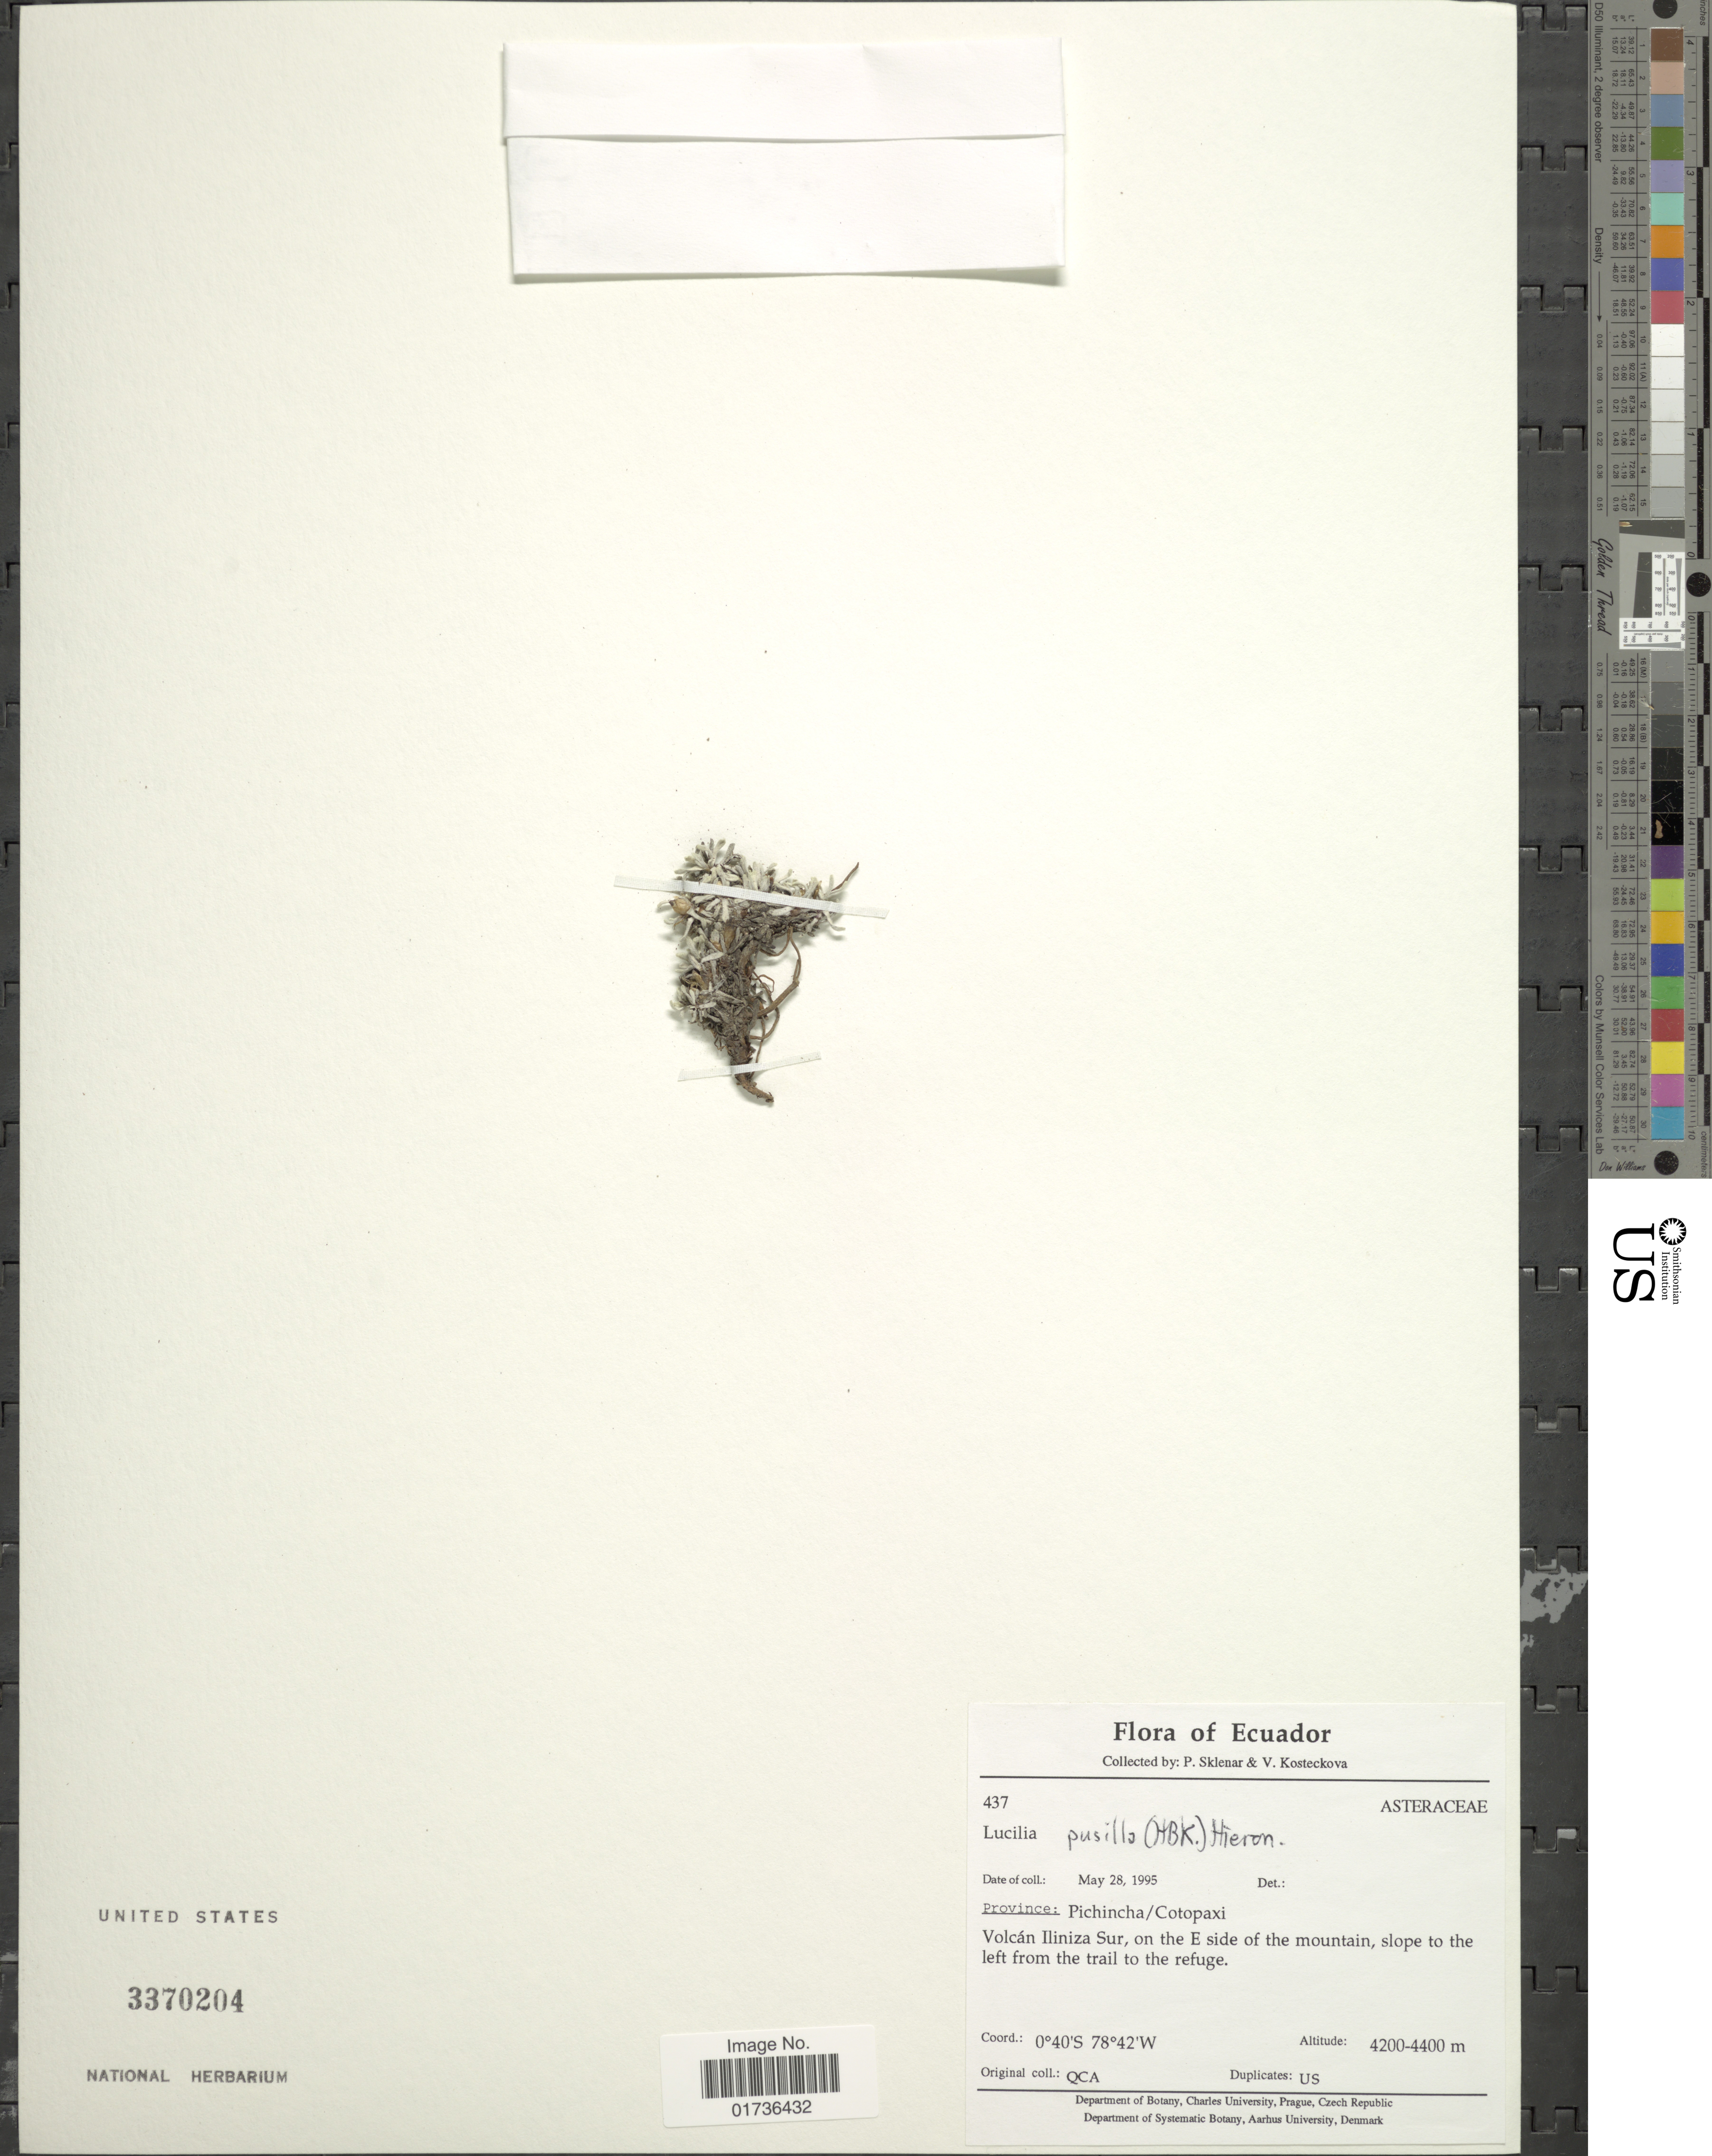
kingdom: Plantae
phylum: Tracheophyta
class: Magnoliopsida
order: Asterales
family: Asteraceae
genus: Lucilia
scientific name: Lucilia kunthiana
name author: (DC.) Zardini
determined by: Dillon, M. O.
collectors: P. Sklenár & V. Kosteckova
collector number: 437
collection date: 1995-05-28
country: Ecuador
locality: Provincia: Pichincha/Cotopaxi, Volcán Iliniza Sur, on the E side of the mountain, slope to the left from the trail to the refuge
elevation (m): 4200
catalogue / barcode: US 3370204